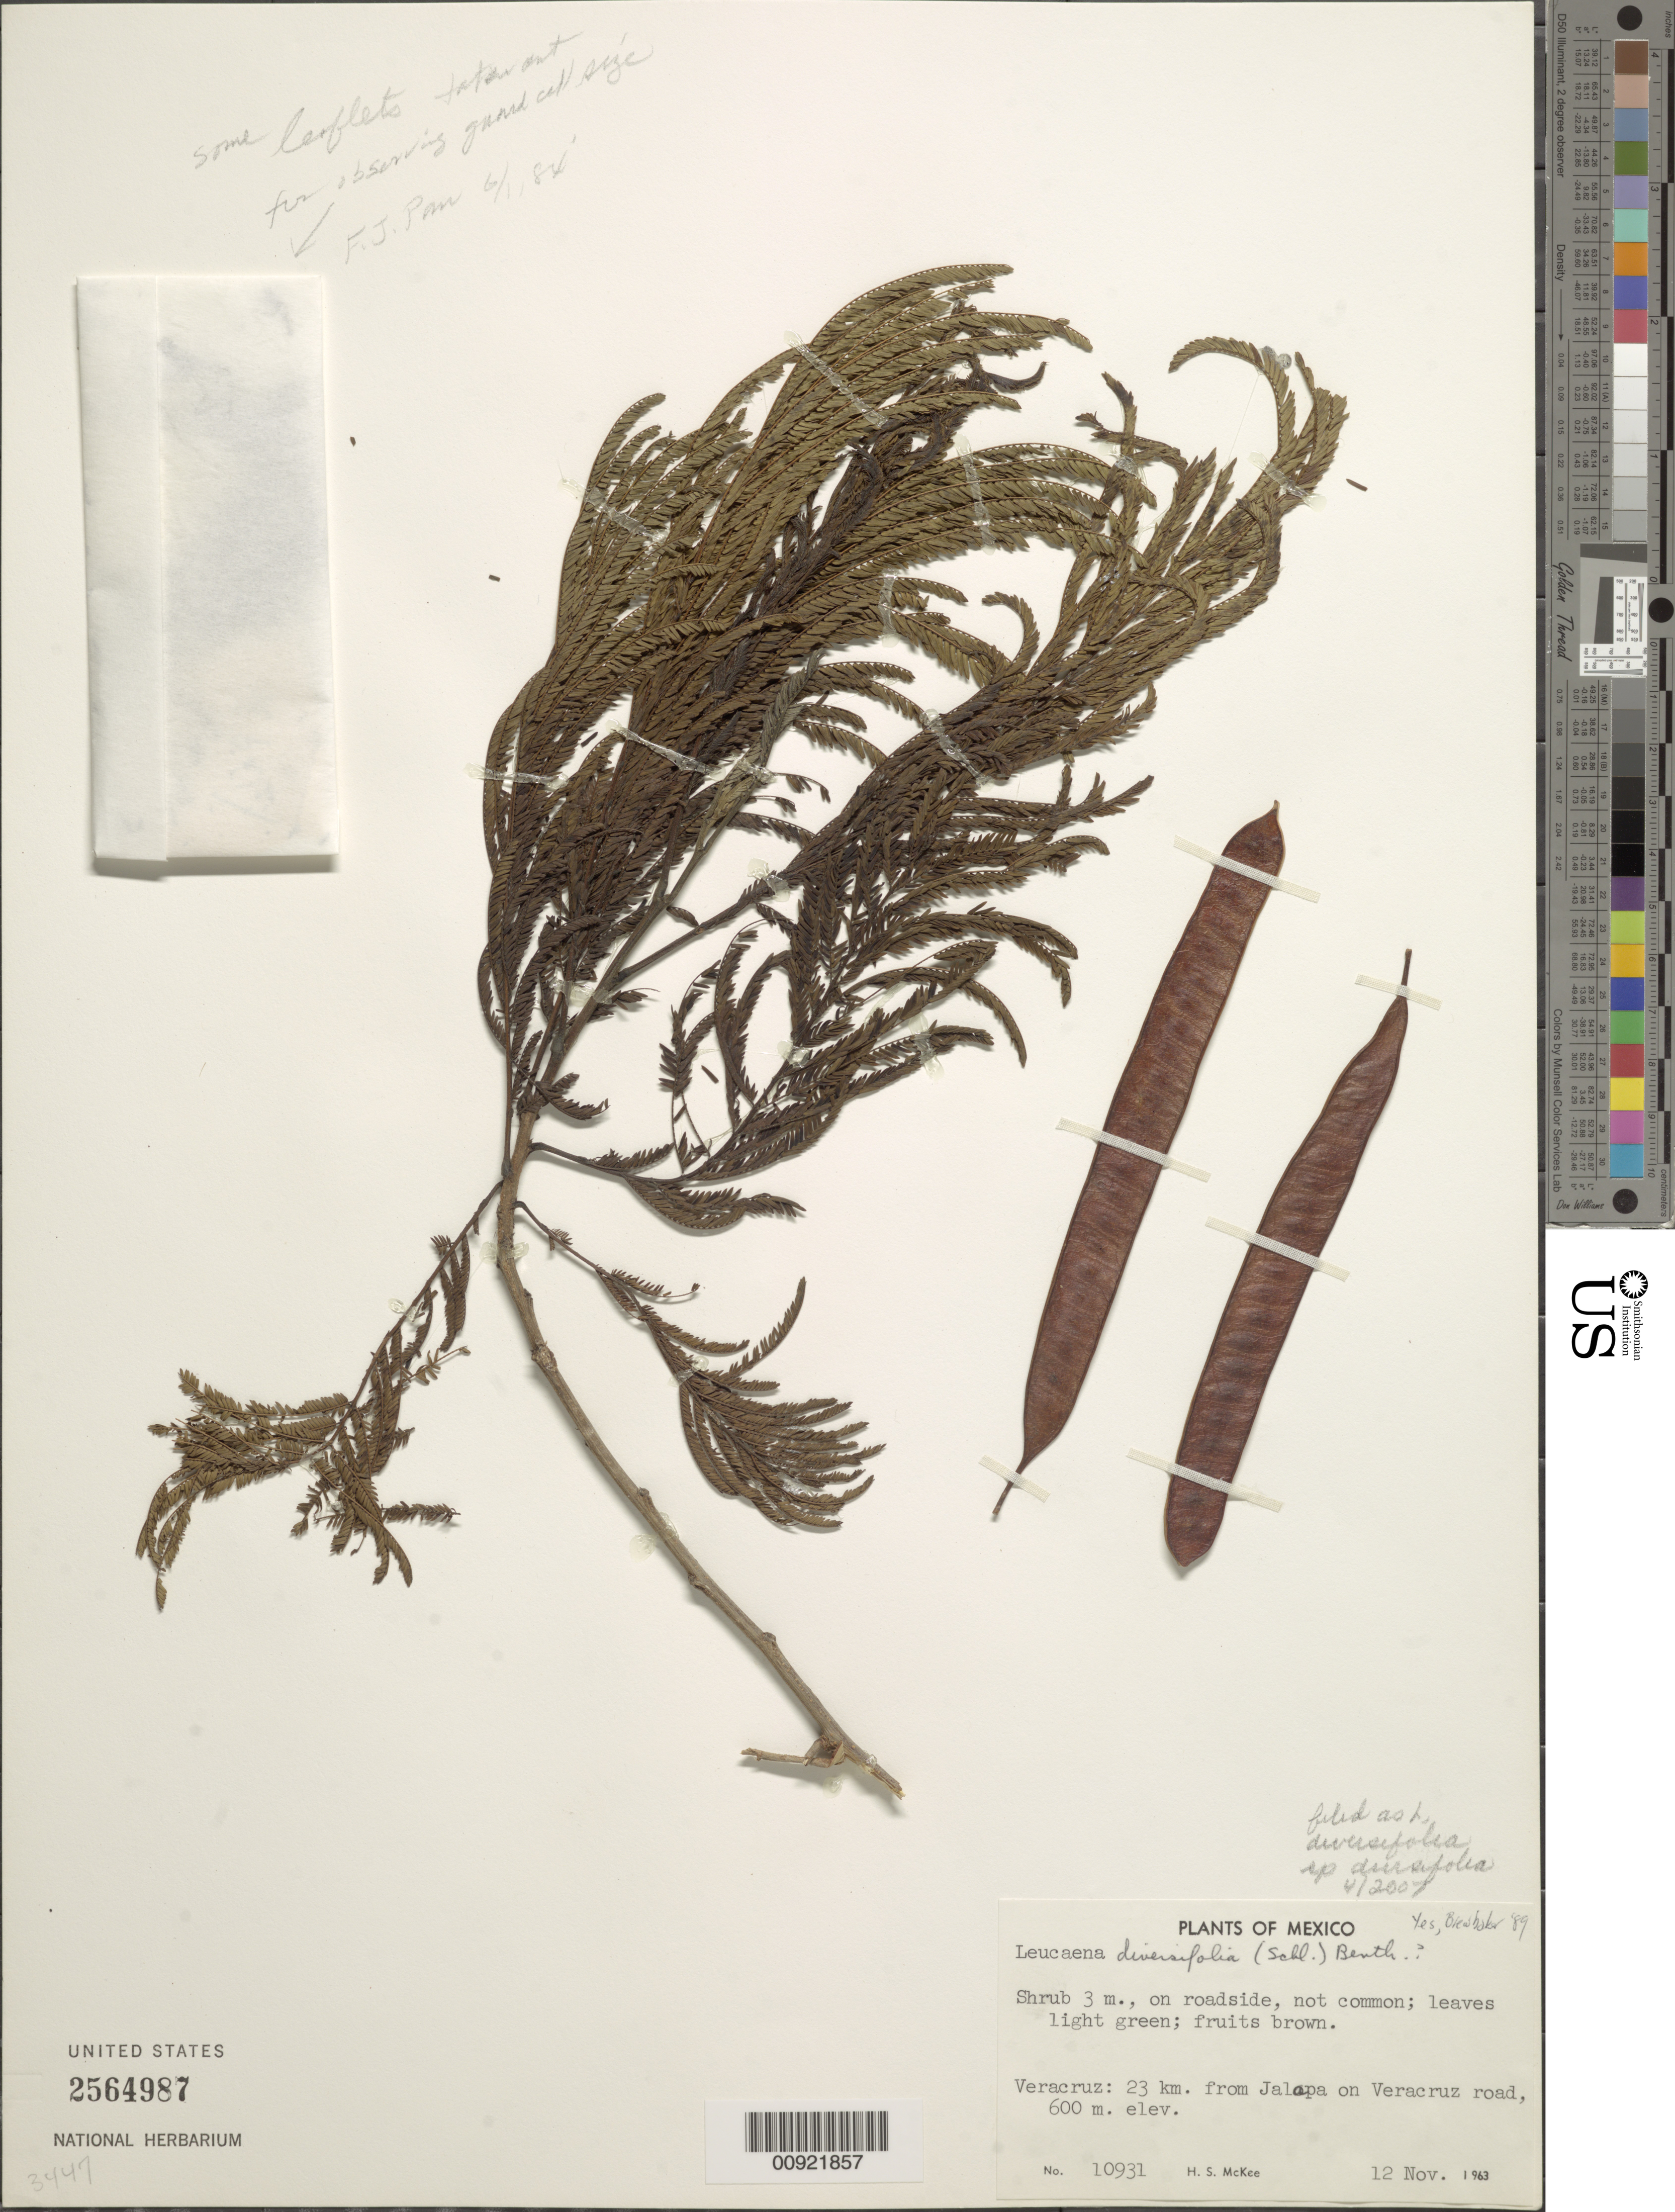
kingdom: Plantae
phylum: Tracheophyta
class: Magnoliopsida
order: Fabales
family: Fabaceae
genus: Leucaena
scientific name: Leucaena diversifolia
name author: (Schltdl.) Benth.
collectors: H. S. McKee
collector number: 10931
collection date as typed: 12 Nov 1963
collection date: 1963-11-12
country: Mexico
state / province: Veracruz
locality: Veracruz: 23 km. from Jalapa on Veracruz road.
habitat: On roadsides.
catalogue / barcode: US 2564987